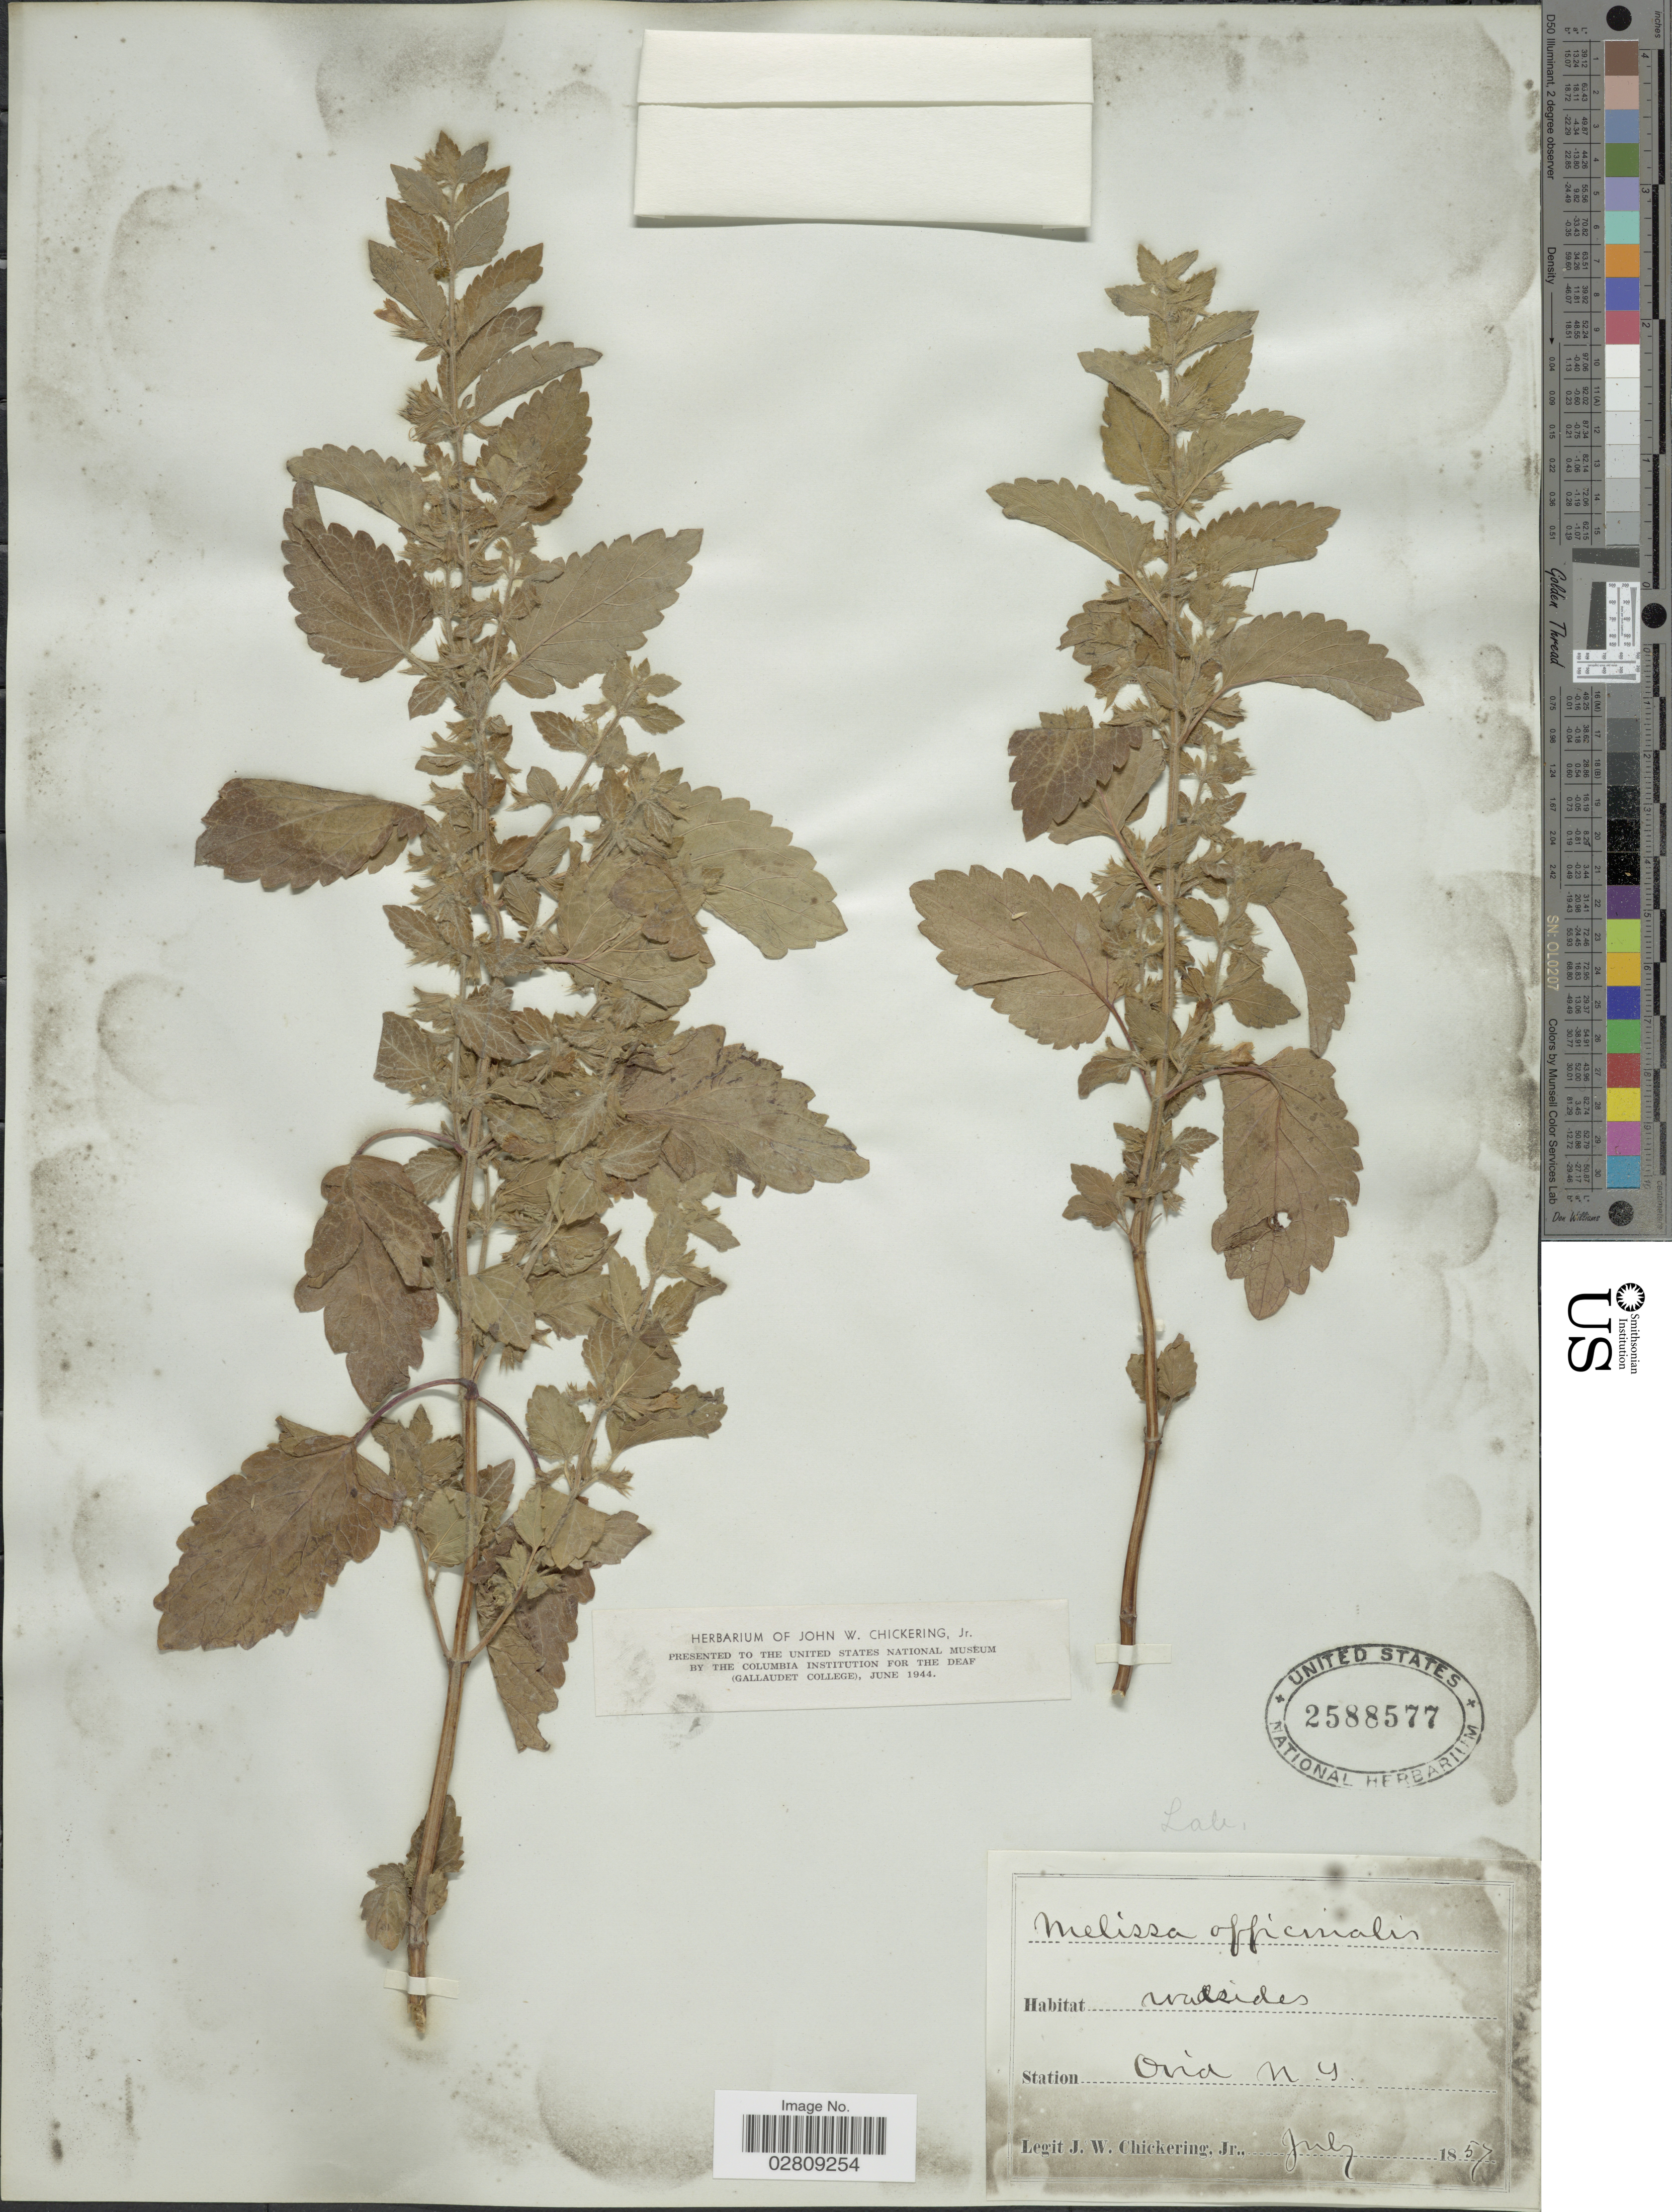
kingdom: Plantae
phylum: Tracheophyta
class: Magnoliopsida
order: Lamiales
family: Lamiaceae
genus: Melissa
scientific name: Melissa officinalis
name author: L.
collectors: J. W. Chickering Jr.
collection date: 1857-07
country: United States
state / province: New York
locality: Station Ovid.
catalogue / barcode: US 2588577